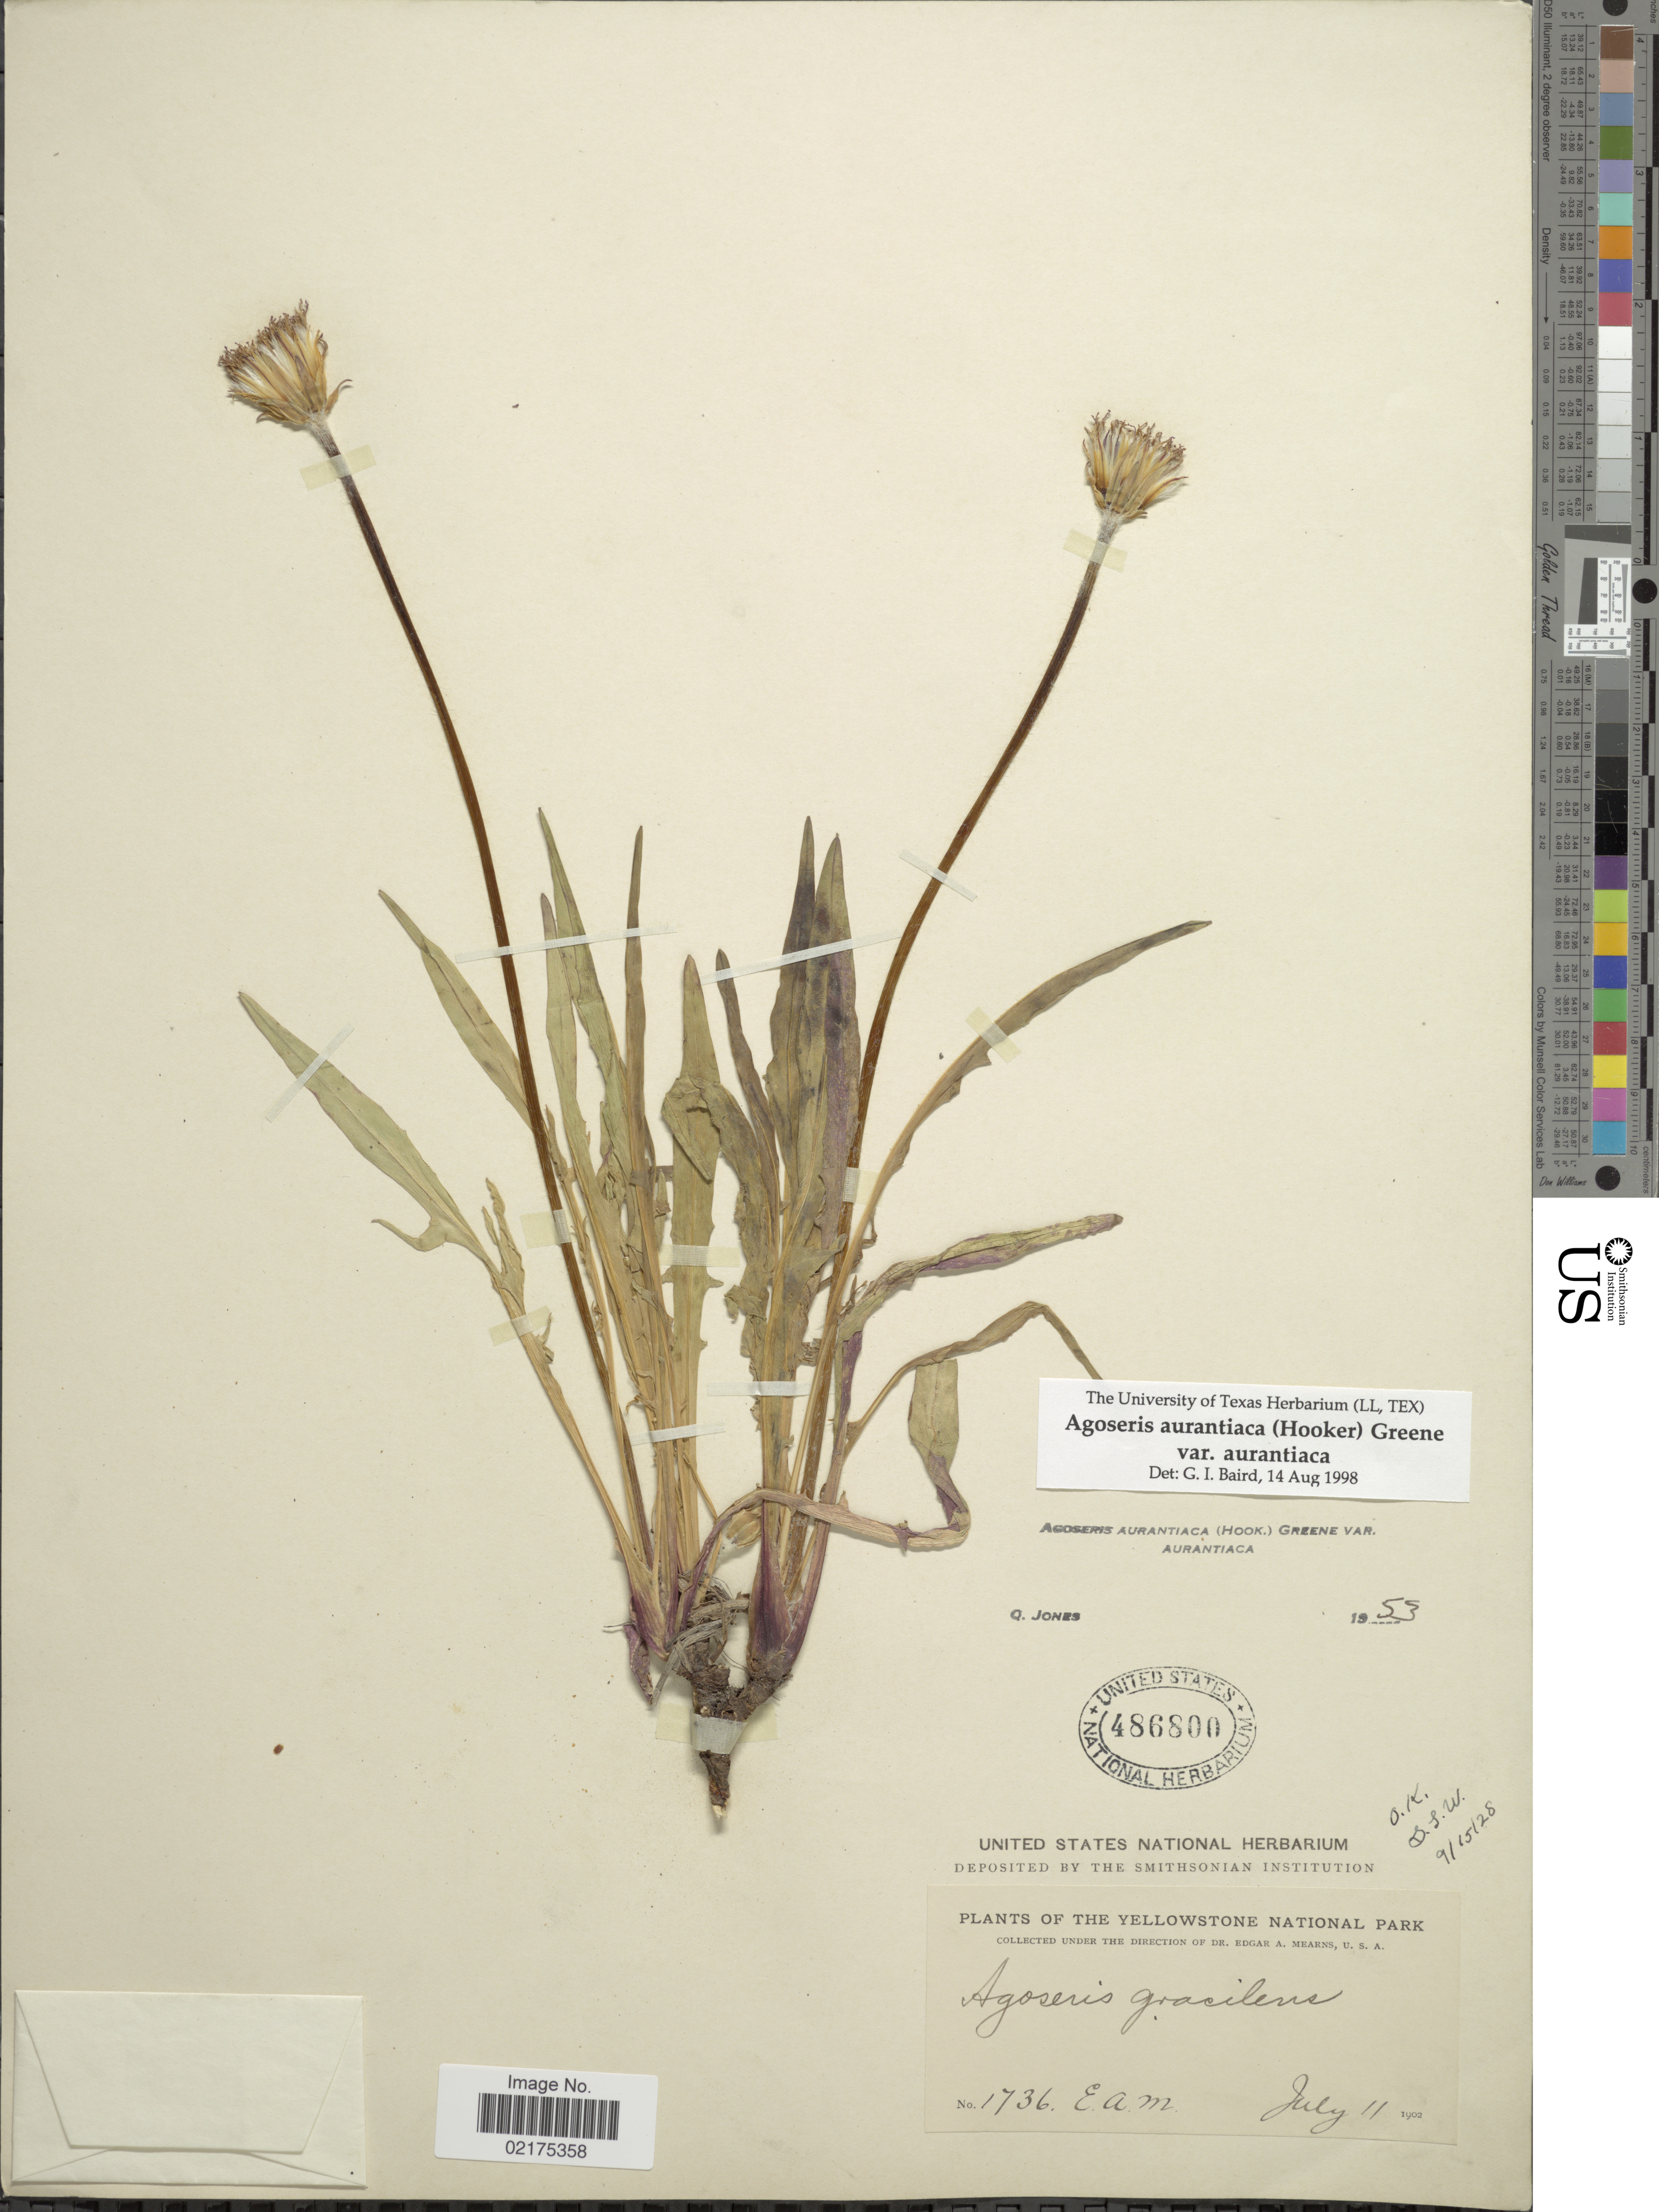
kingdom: Plantae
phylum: Tracheophyta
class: Magnoliopsida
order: Asterales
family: Asteraceae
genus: Agoseris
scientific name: Agoseris aurantiaca var. aurantiaca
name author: (Hook.) Greene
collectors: E. A. Mearns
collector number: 1736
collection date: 1902-07-11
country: United States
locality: The Yellowstone National Park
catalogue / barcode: US 486800